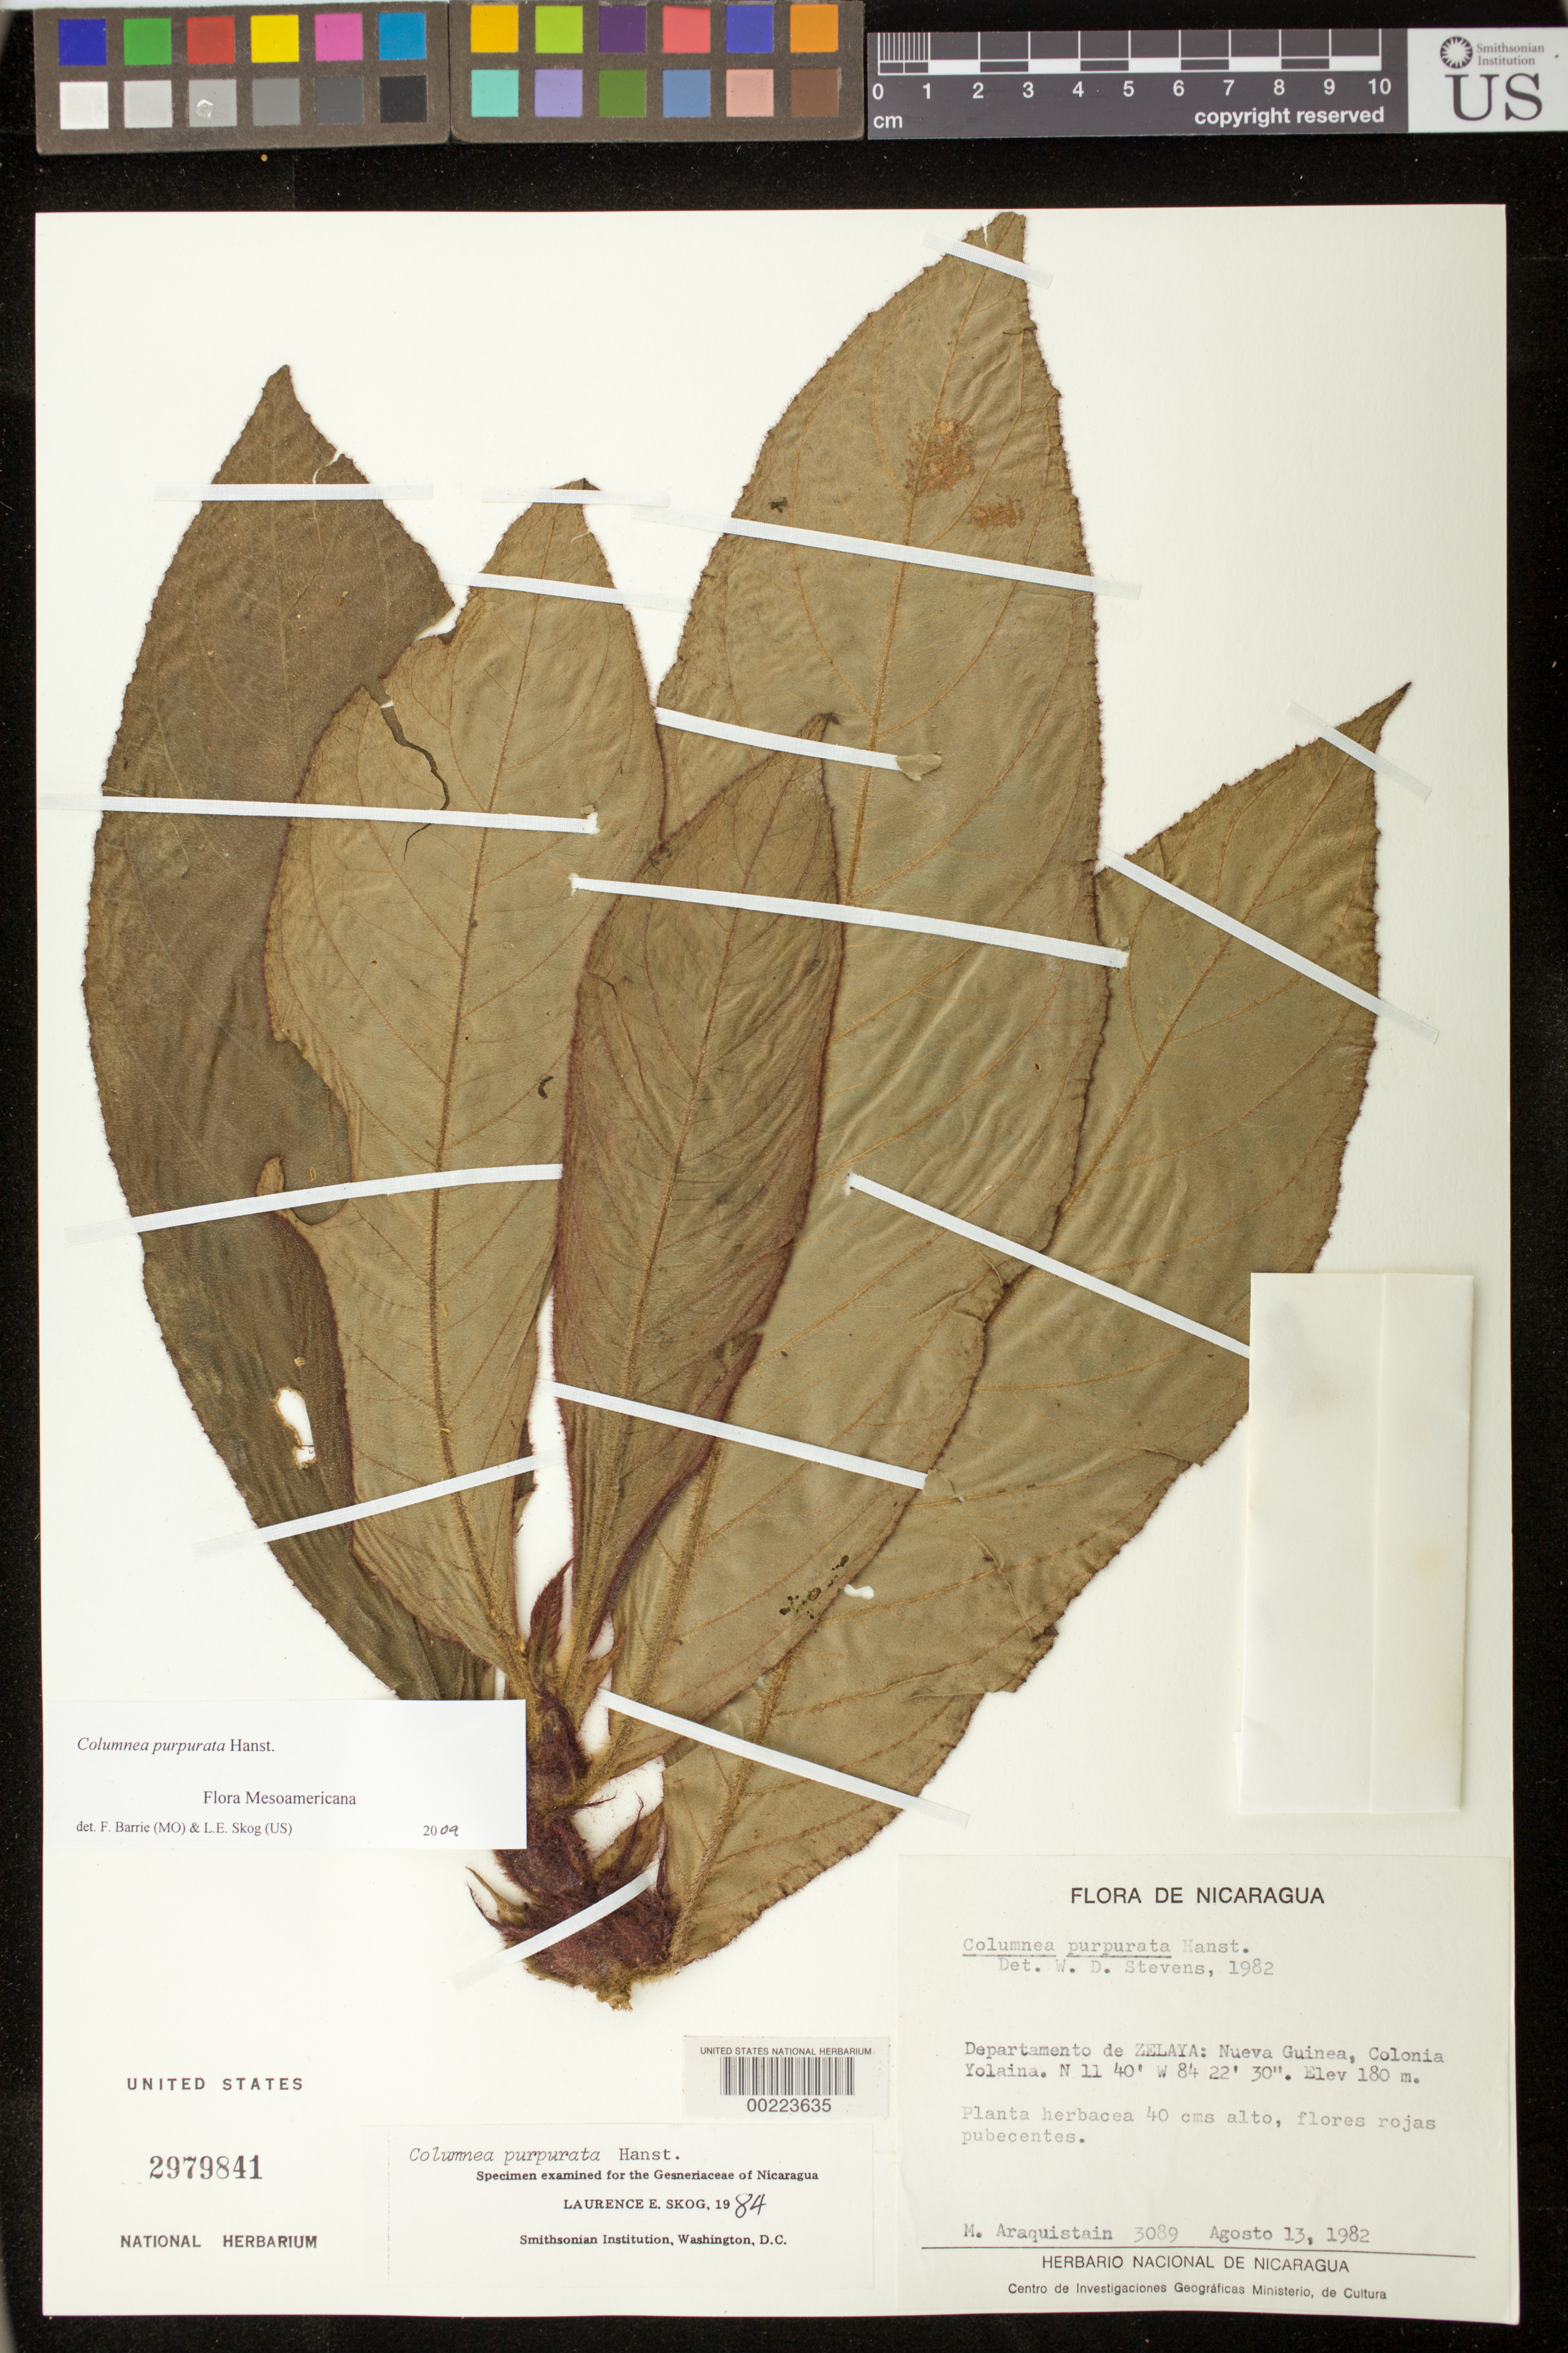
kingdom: Plantae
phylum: Tracheophyta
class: Magnoliopsida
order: Lamiales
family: Gesneriaceae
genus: Columnea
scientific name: Columnea purpurata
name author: Hanst.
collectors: M. Araquistain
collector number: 3089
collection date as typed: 13 Aug 1982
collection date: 1982-08-13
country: Nicaragua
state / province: Atlántico Sur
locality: Nueva Guinea, Colonia Yolaina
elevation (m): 180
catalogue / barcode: US 2979841